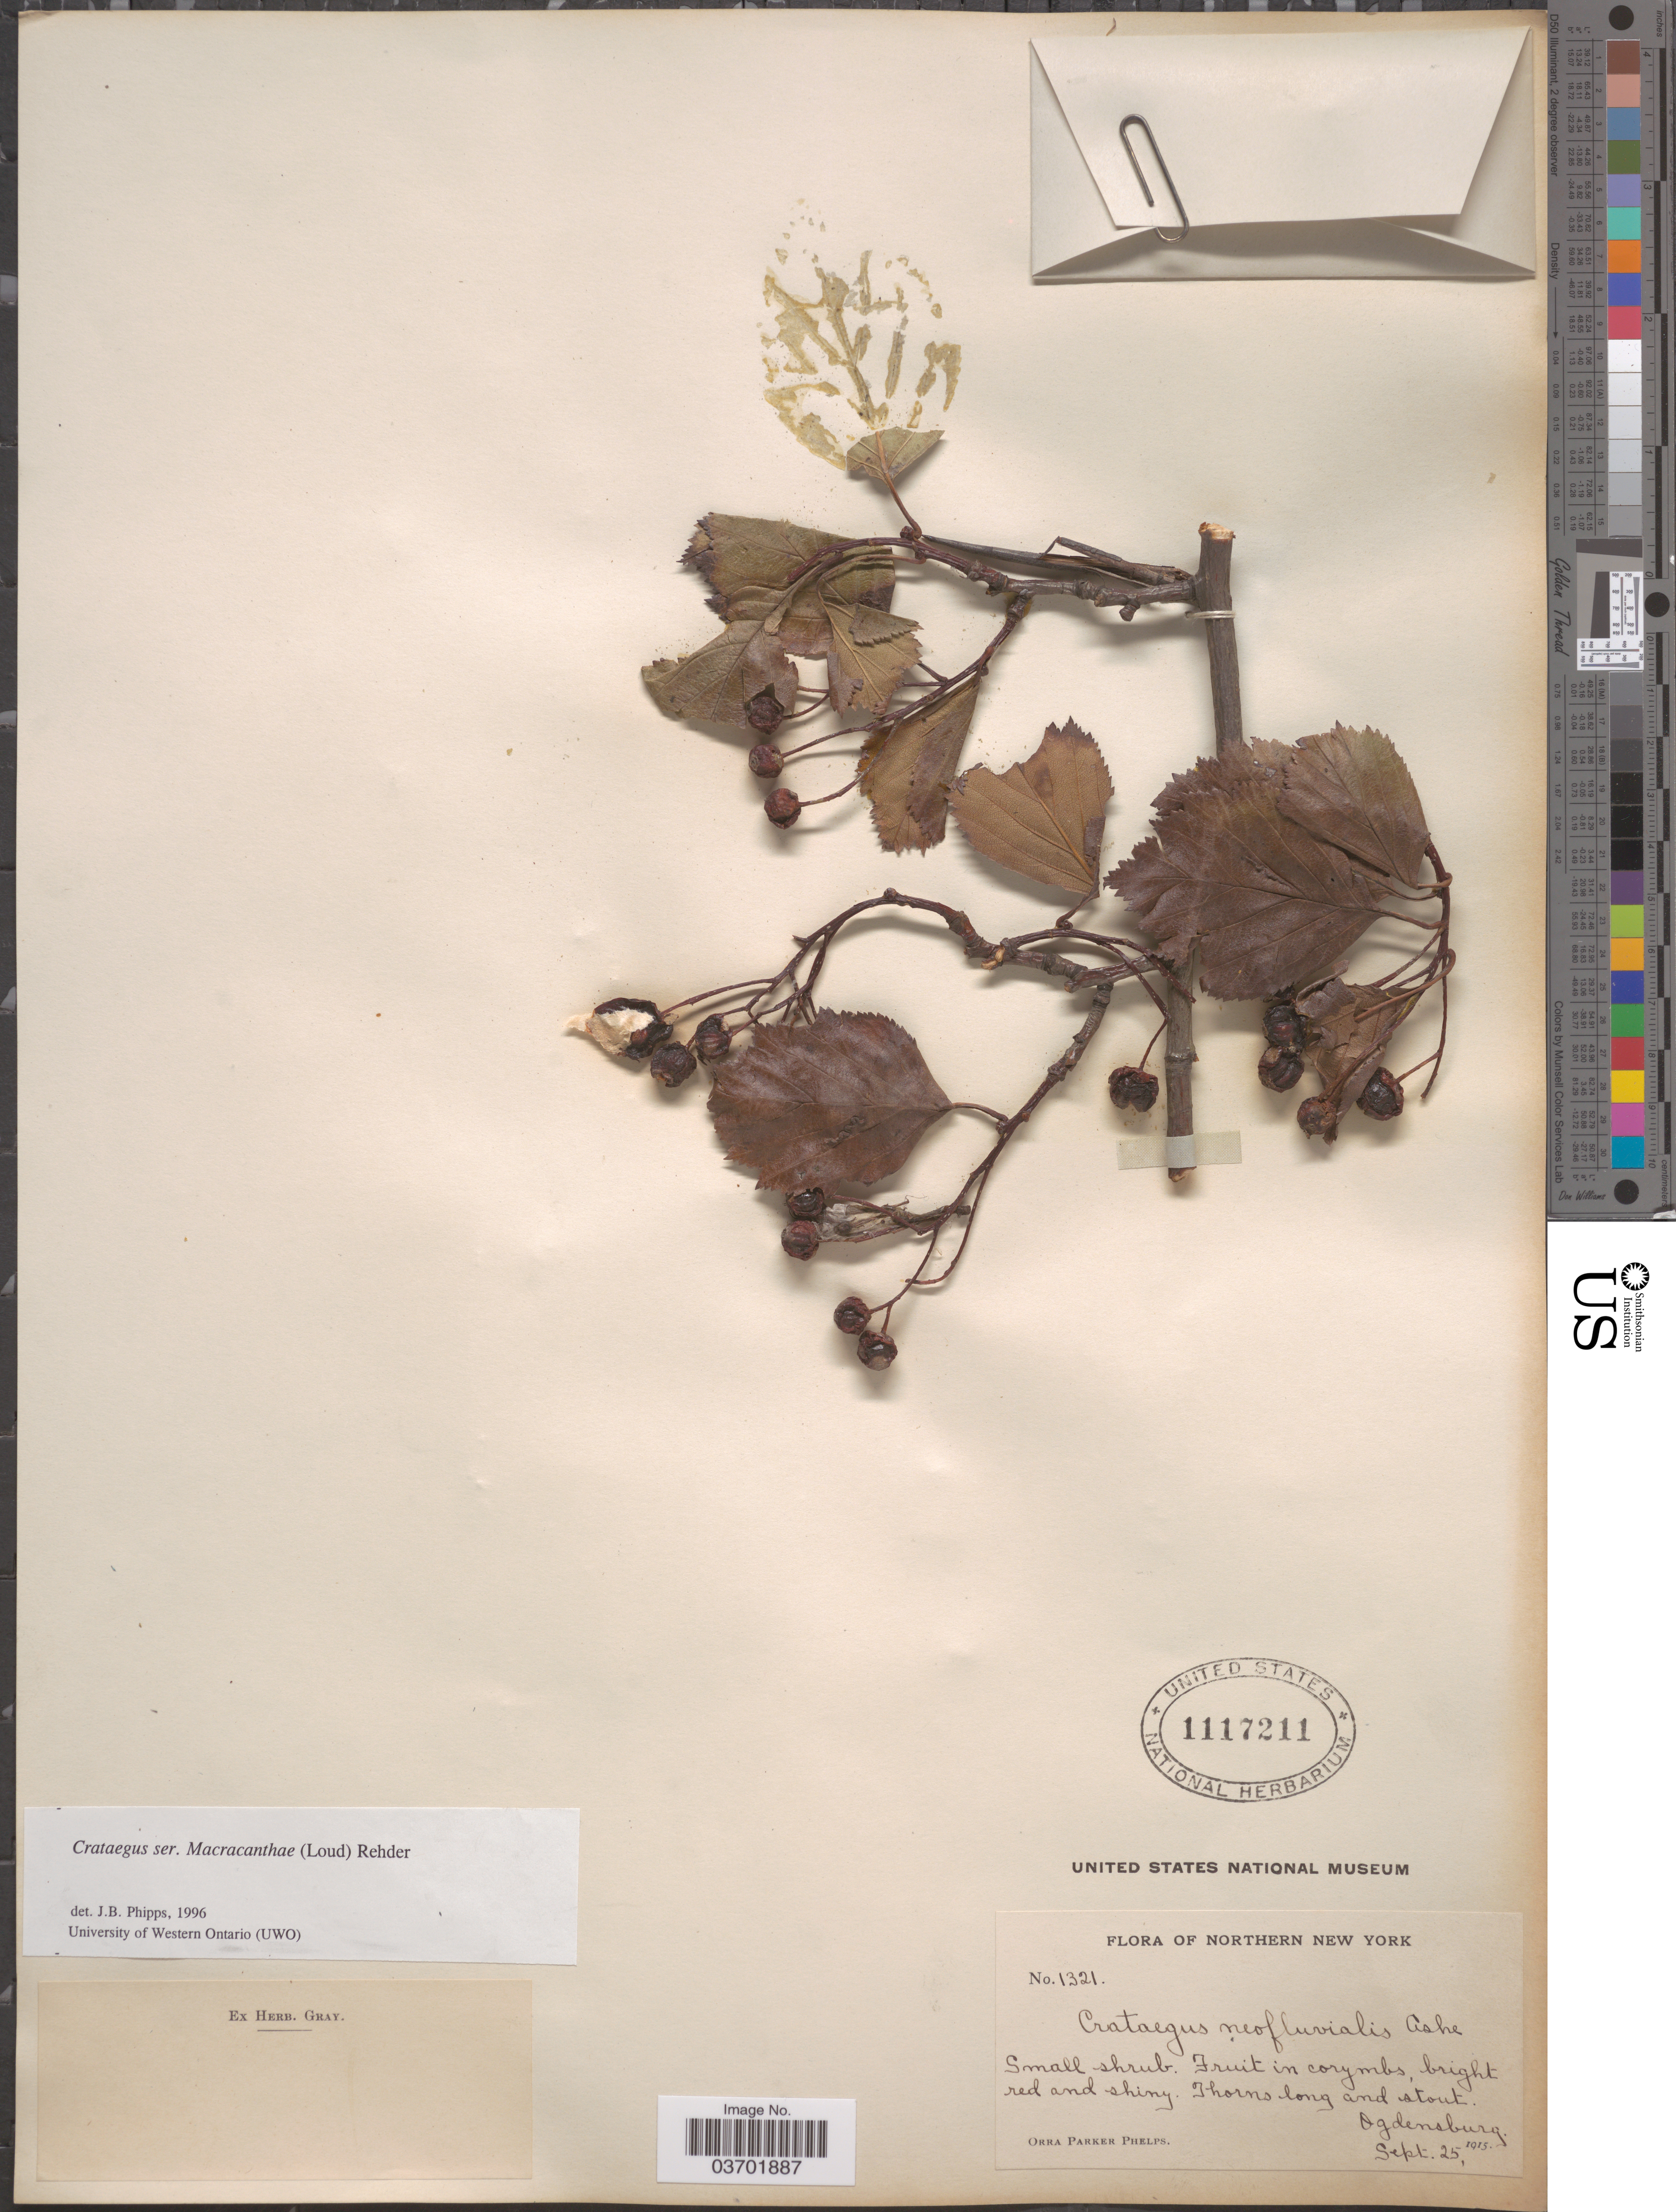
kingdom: Plantae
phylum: Tracheophyta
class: Magnoliopsida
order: Rosales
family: Rosaceae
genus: Crataegus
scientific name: Crataegus succulenta var. neofluvialis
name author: Schrad. ex Link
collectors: O. P. Phelps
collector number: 1321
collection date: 1915-09-25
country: United States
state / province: New York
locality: Northern New York. Ogdensburg.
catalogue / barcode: US 1117211